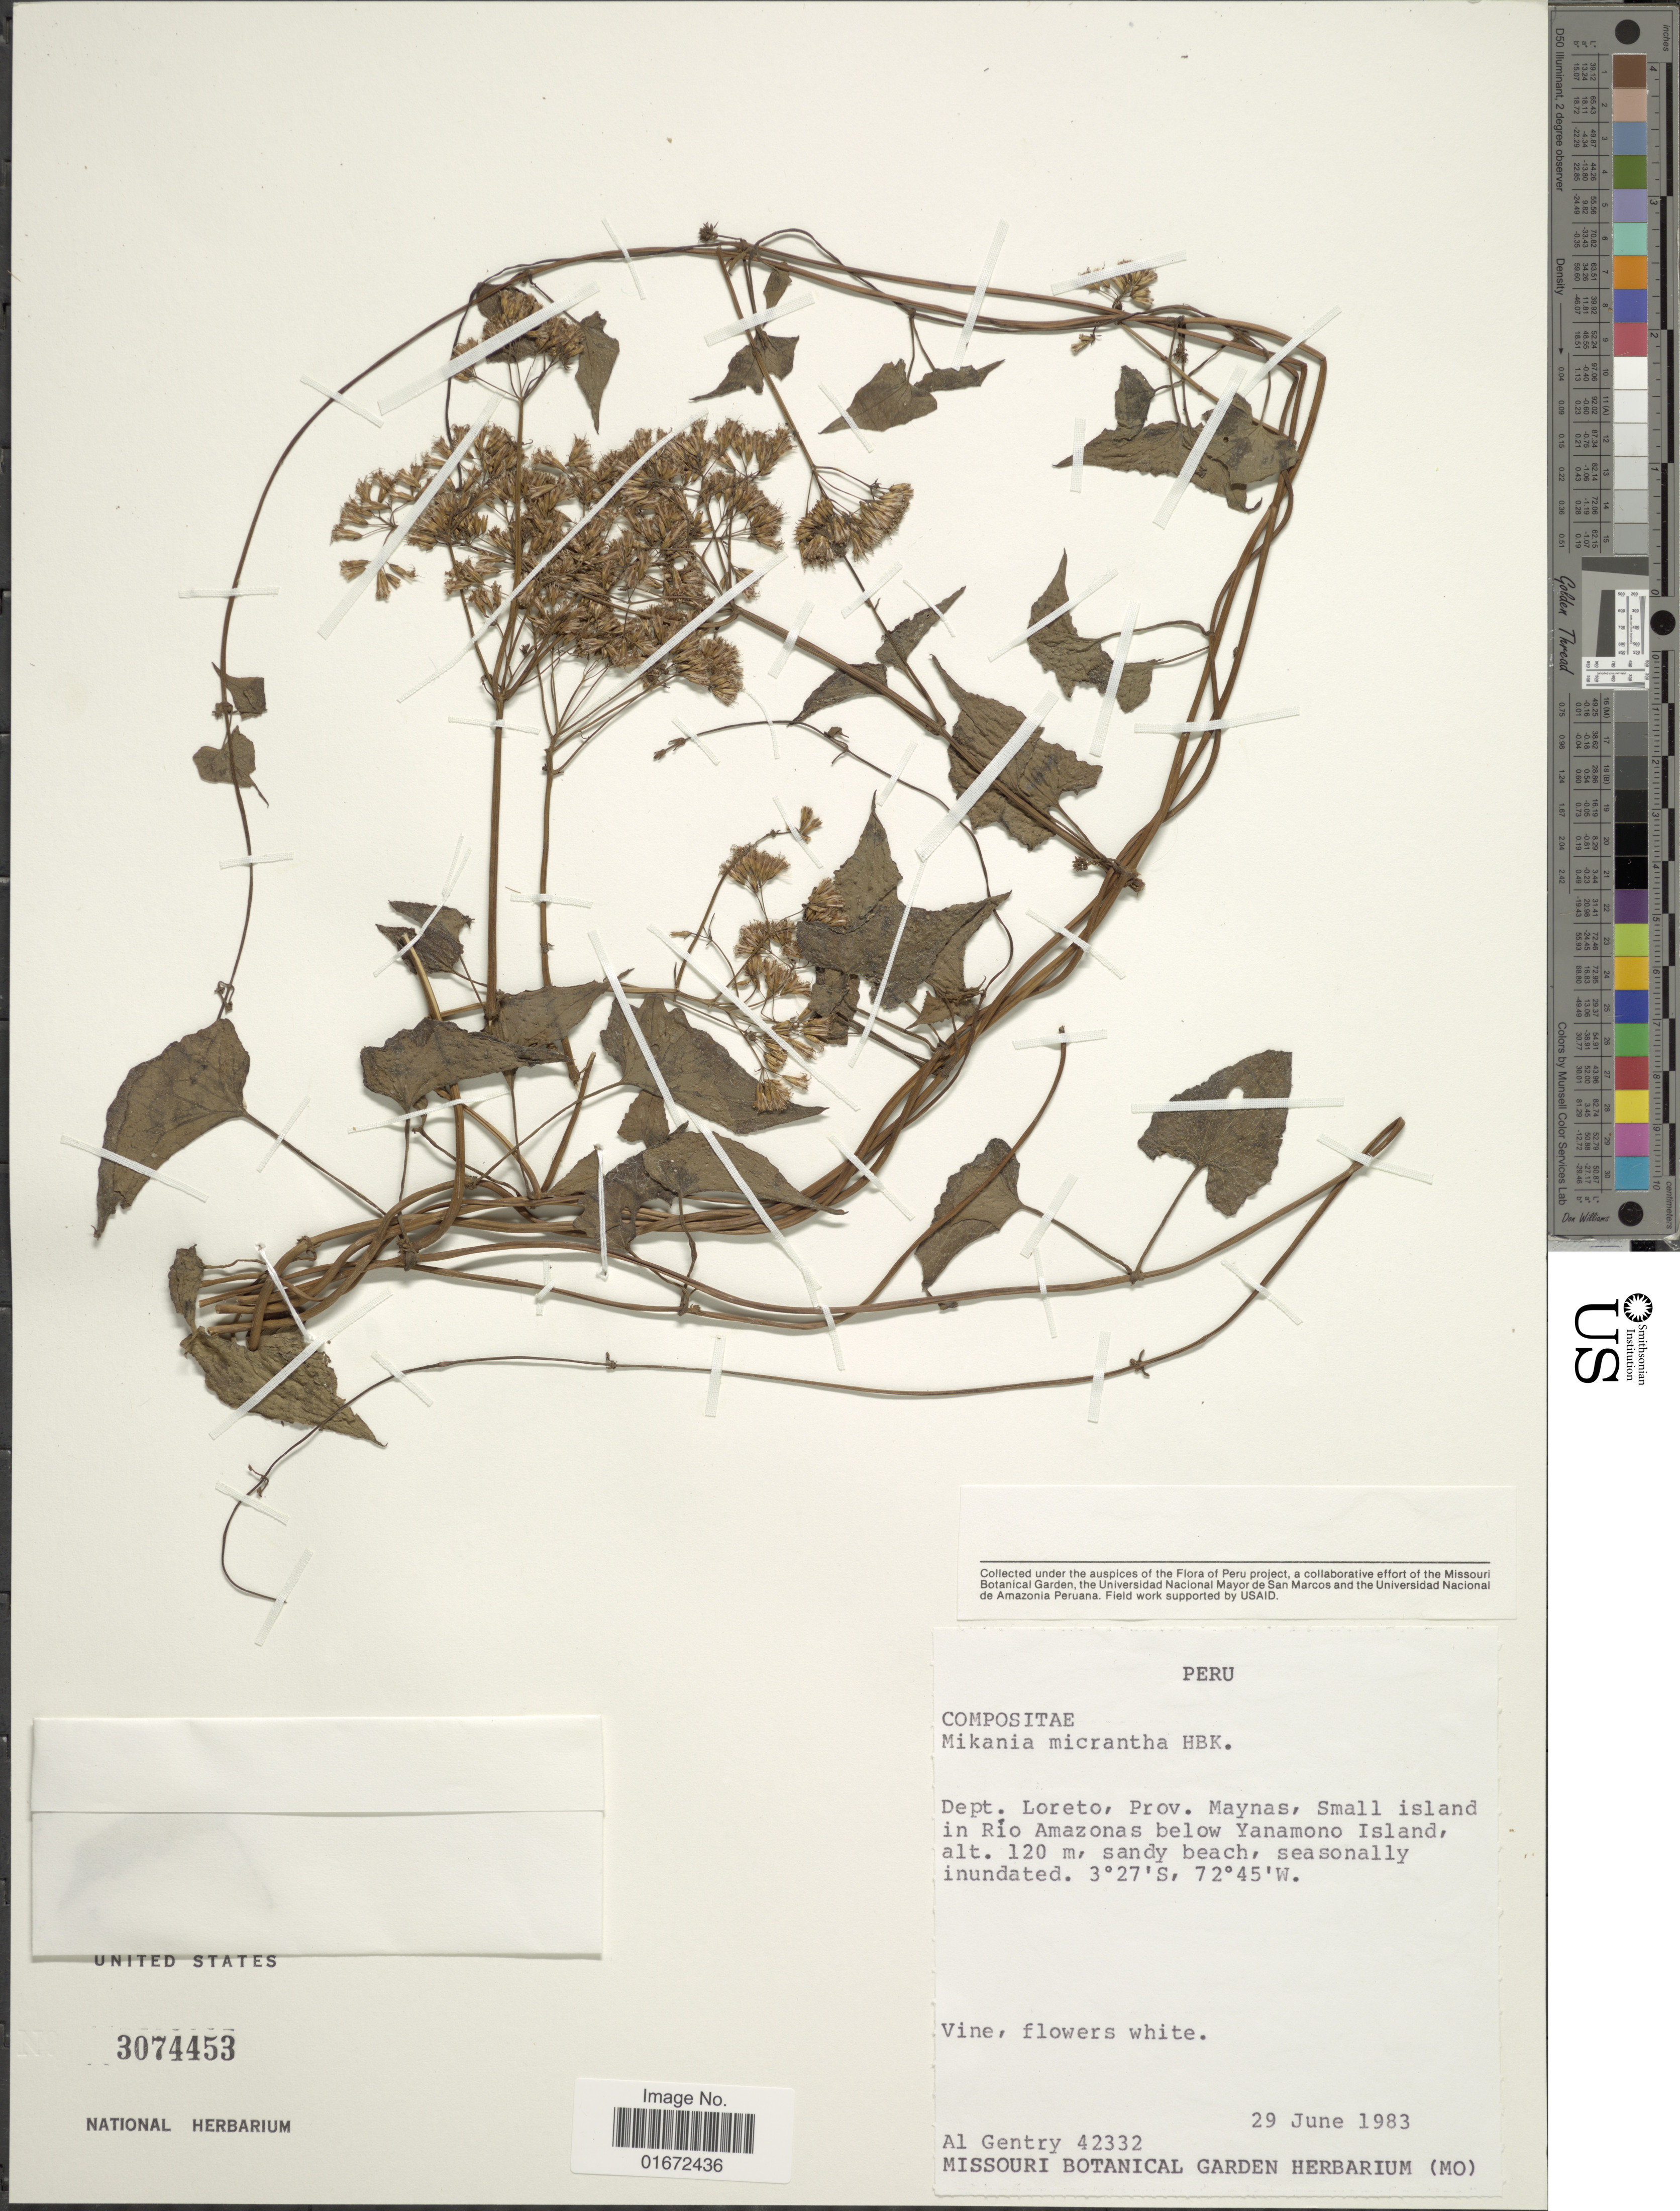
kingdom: Plantae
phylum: Tracheophyta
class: Magnoliopsida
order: Asterales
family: Asteraceae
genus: Mikania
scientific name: Mikania micrantha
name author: Kunth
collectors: A. H. Gentry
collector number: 42332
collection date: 1983-06-29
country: Peru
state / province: Loreto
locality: Dept. Loreto, Prov. Maynas, Small island in Río Amazonas below Yanamono Island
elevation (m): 120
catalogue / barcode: US 3074453